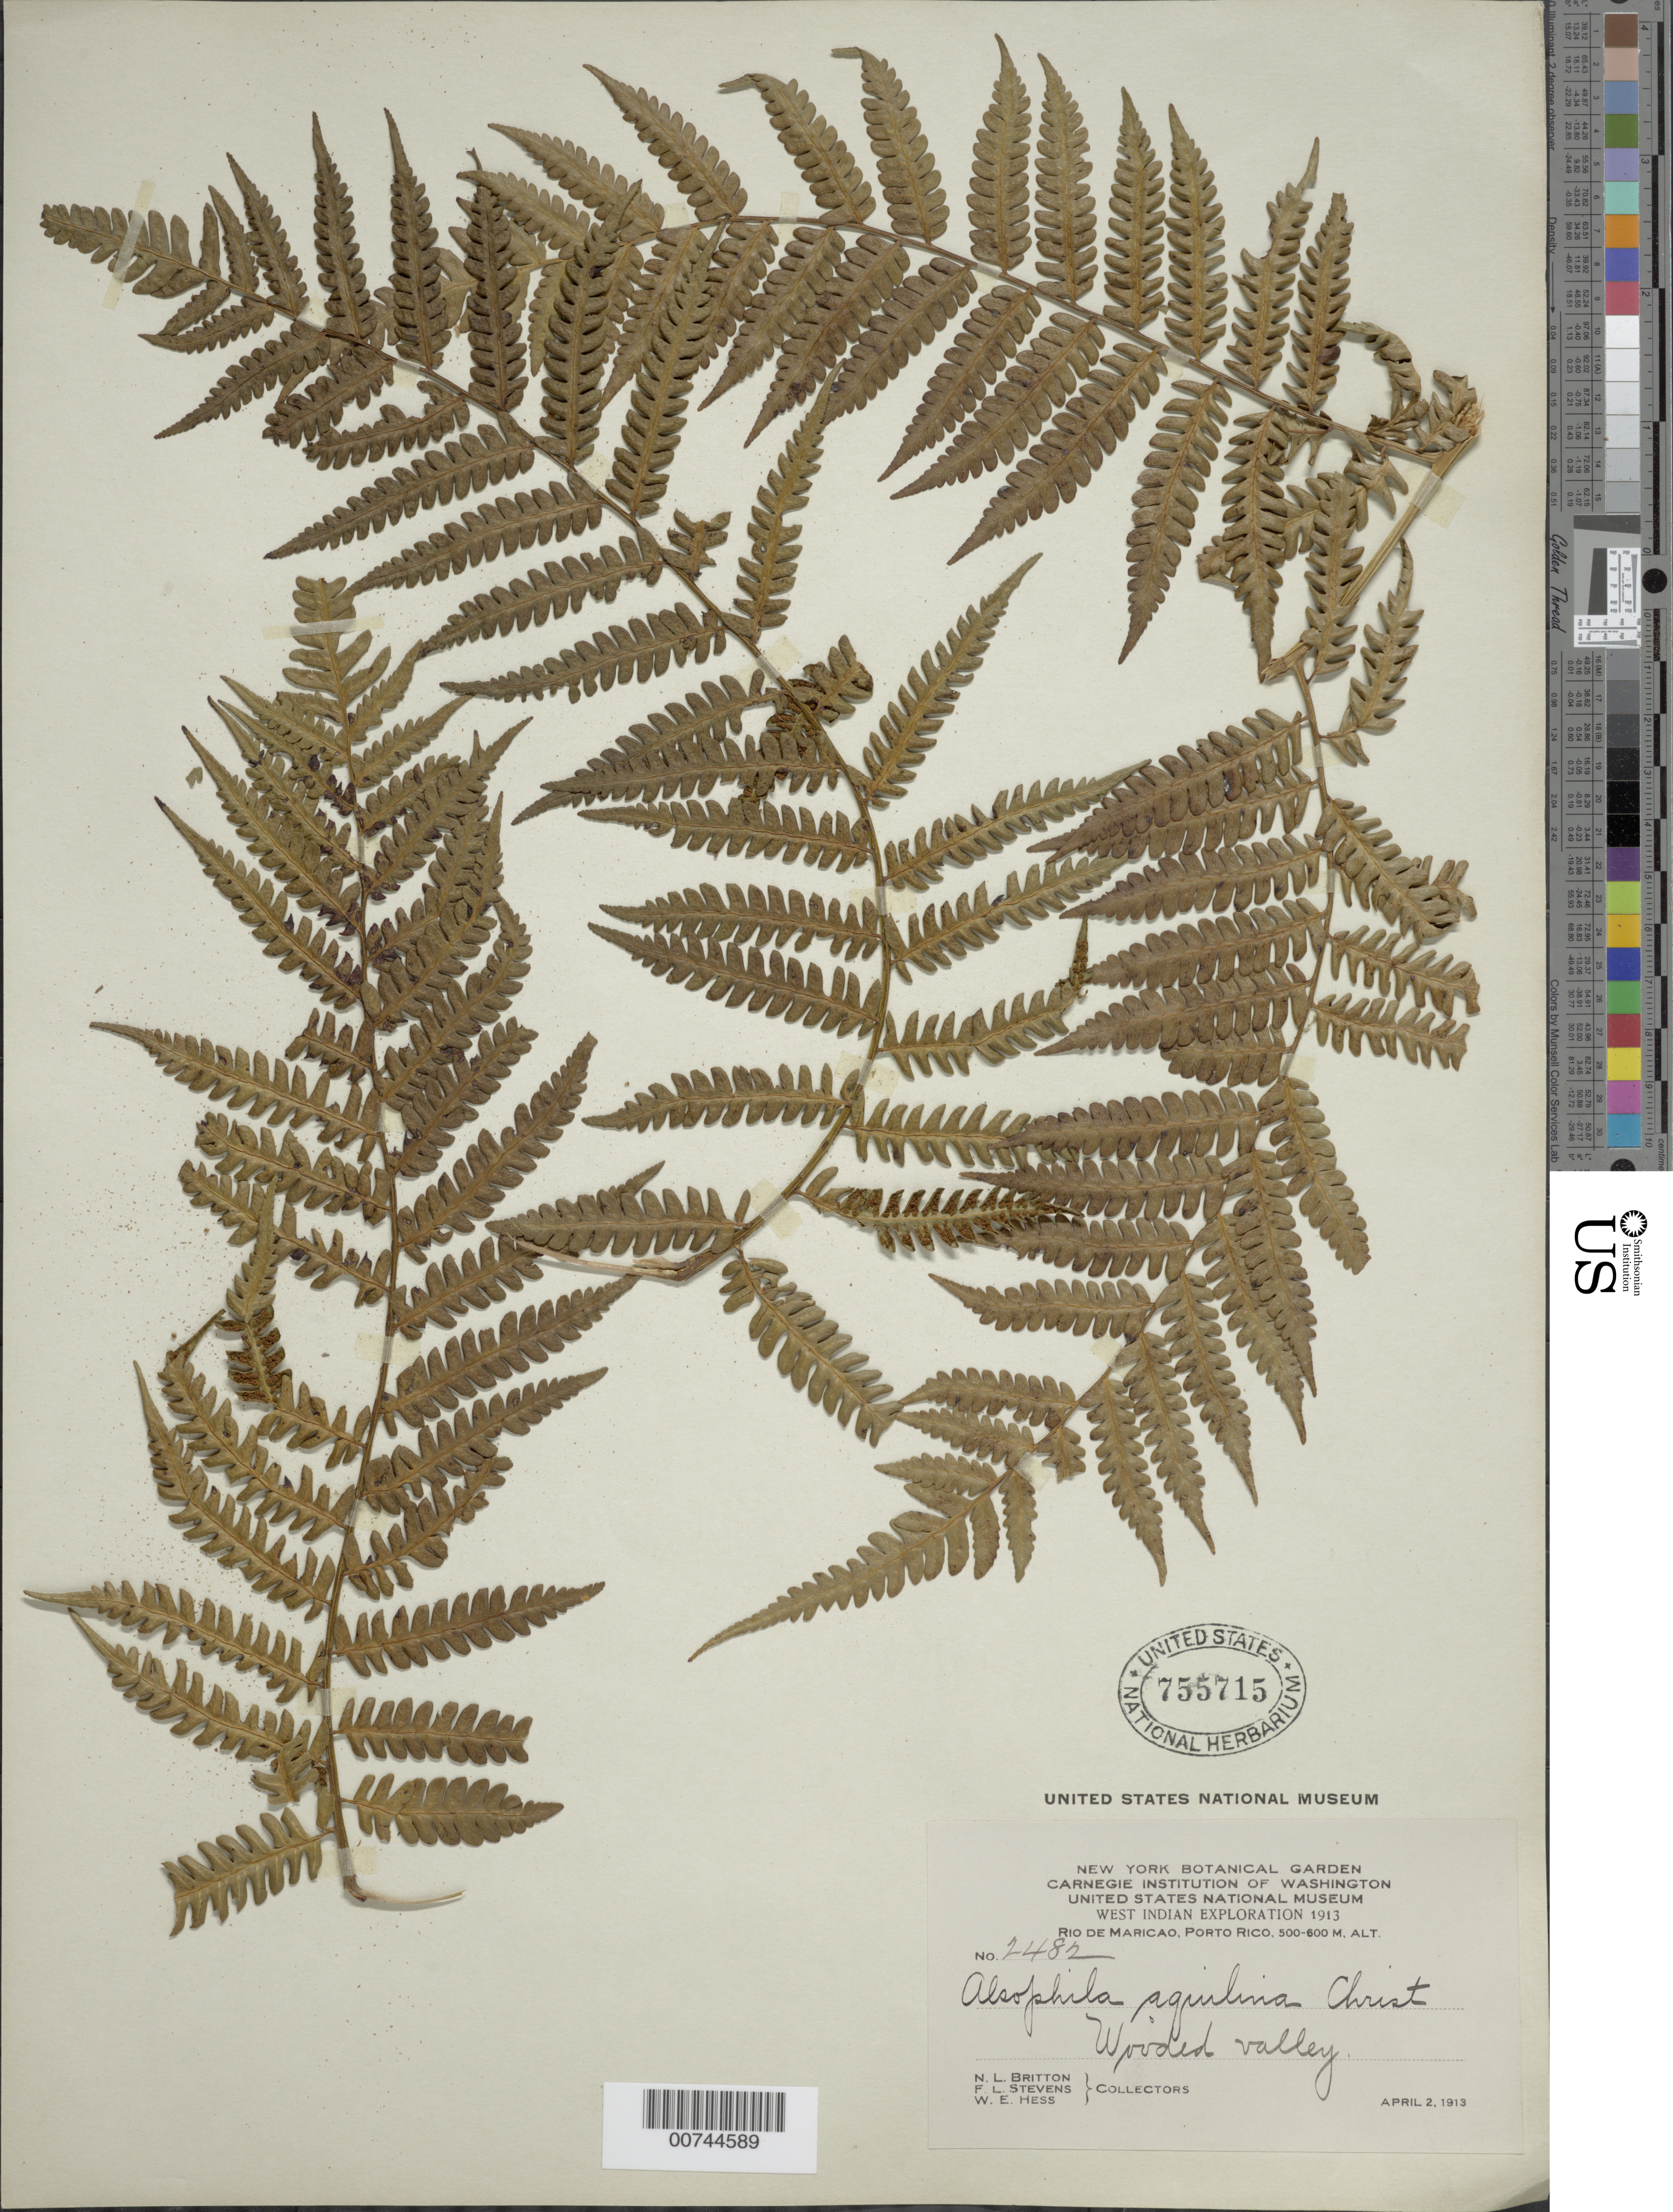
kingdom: Plantae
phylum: Tracheophyta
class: Polypodiopsida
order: Cyatheales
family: Cyatheaceae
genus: Cyathea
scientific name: Cyathea parvula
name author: (Jenman) Domin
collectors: N. Britton, F. L. Stevens & W. Hess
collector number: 2482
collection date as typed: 02 Apr 1913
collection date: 1913-04-02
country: Puerto Rico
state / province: Maricao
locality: Rio Maricao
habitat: Wooded Valley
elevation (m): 500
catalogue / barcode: US 755715